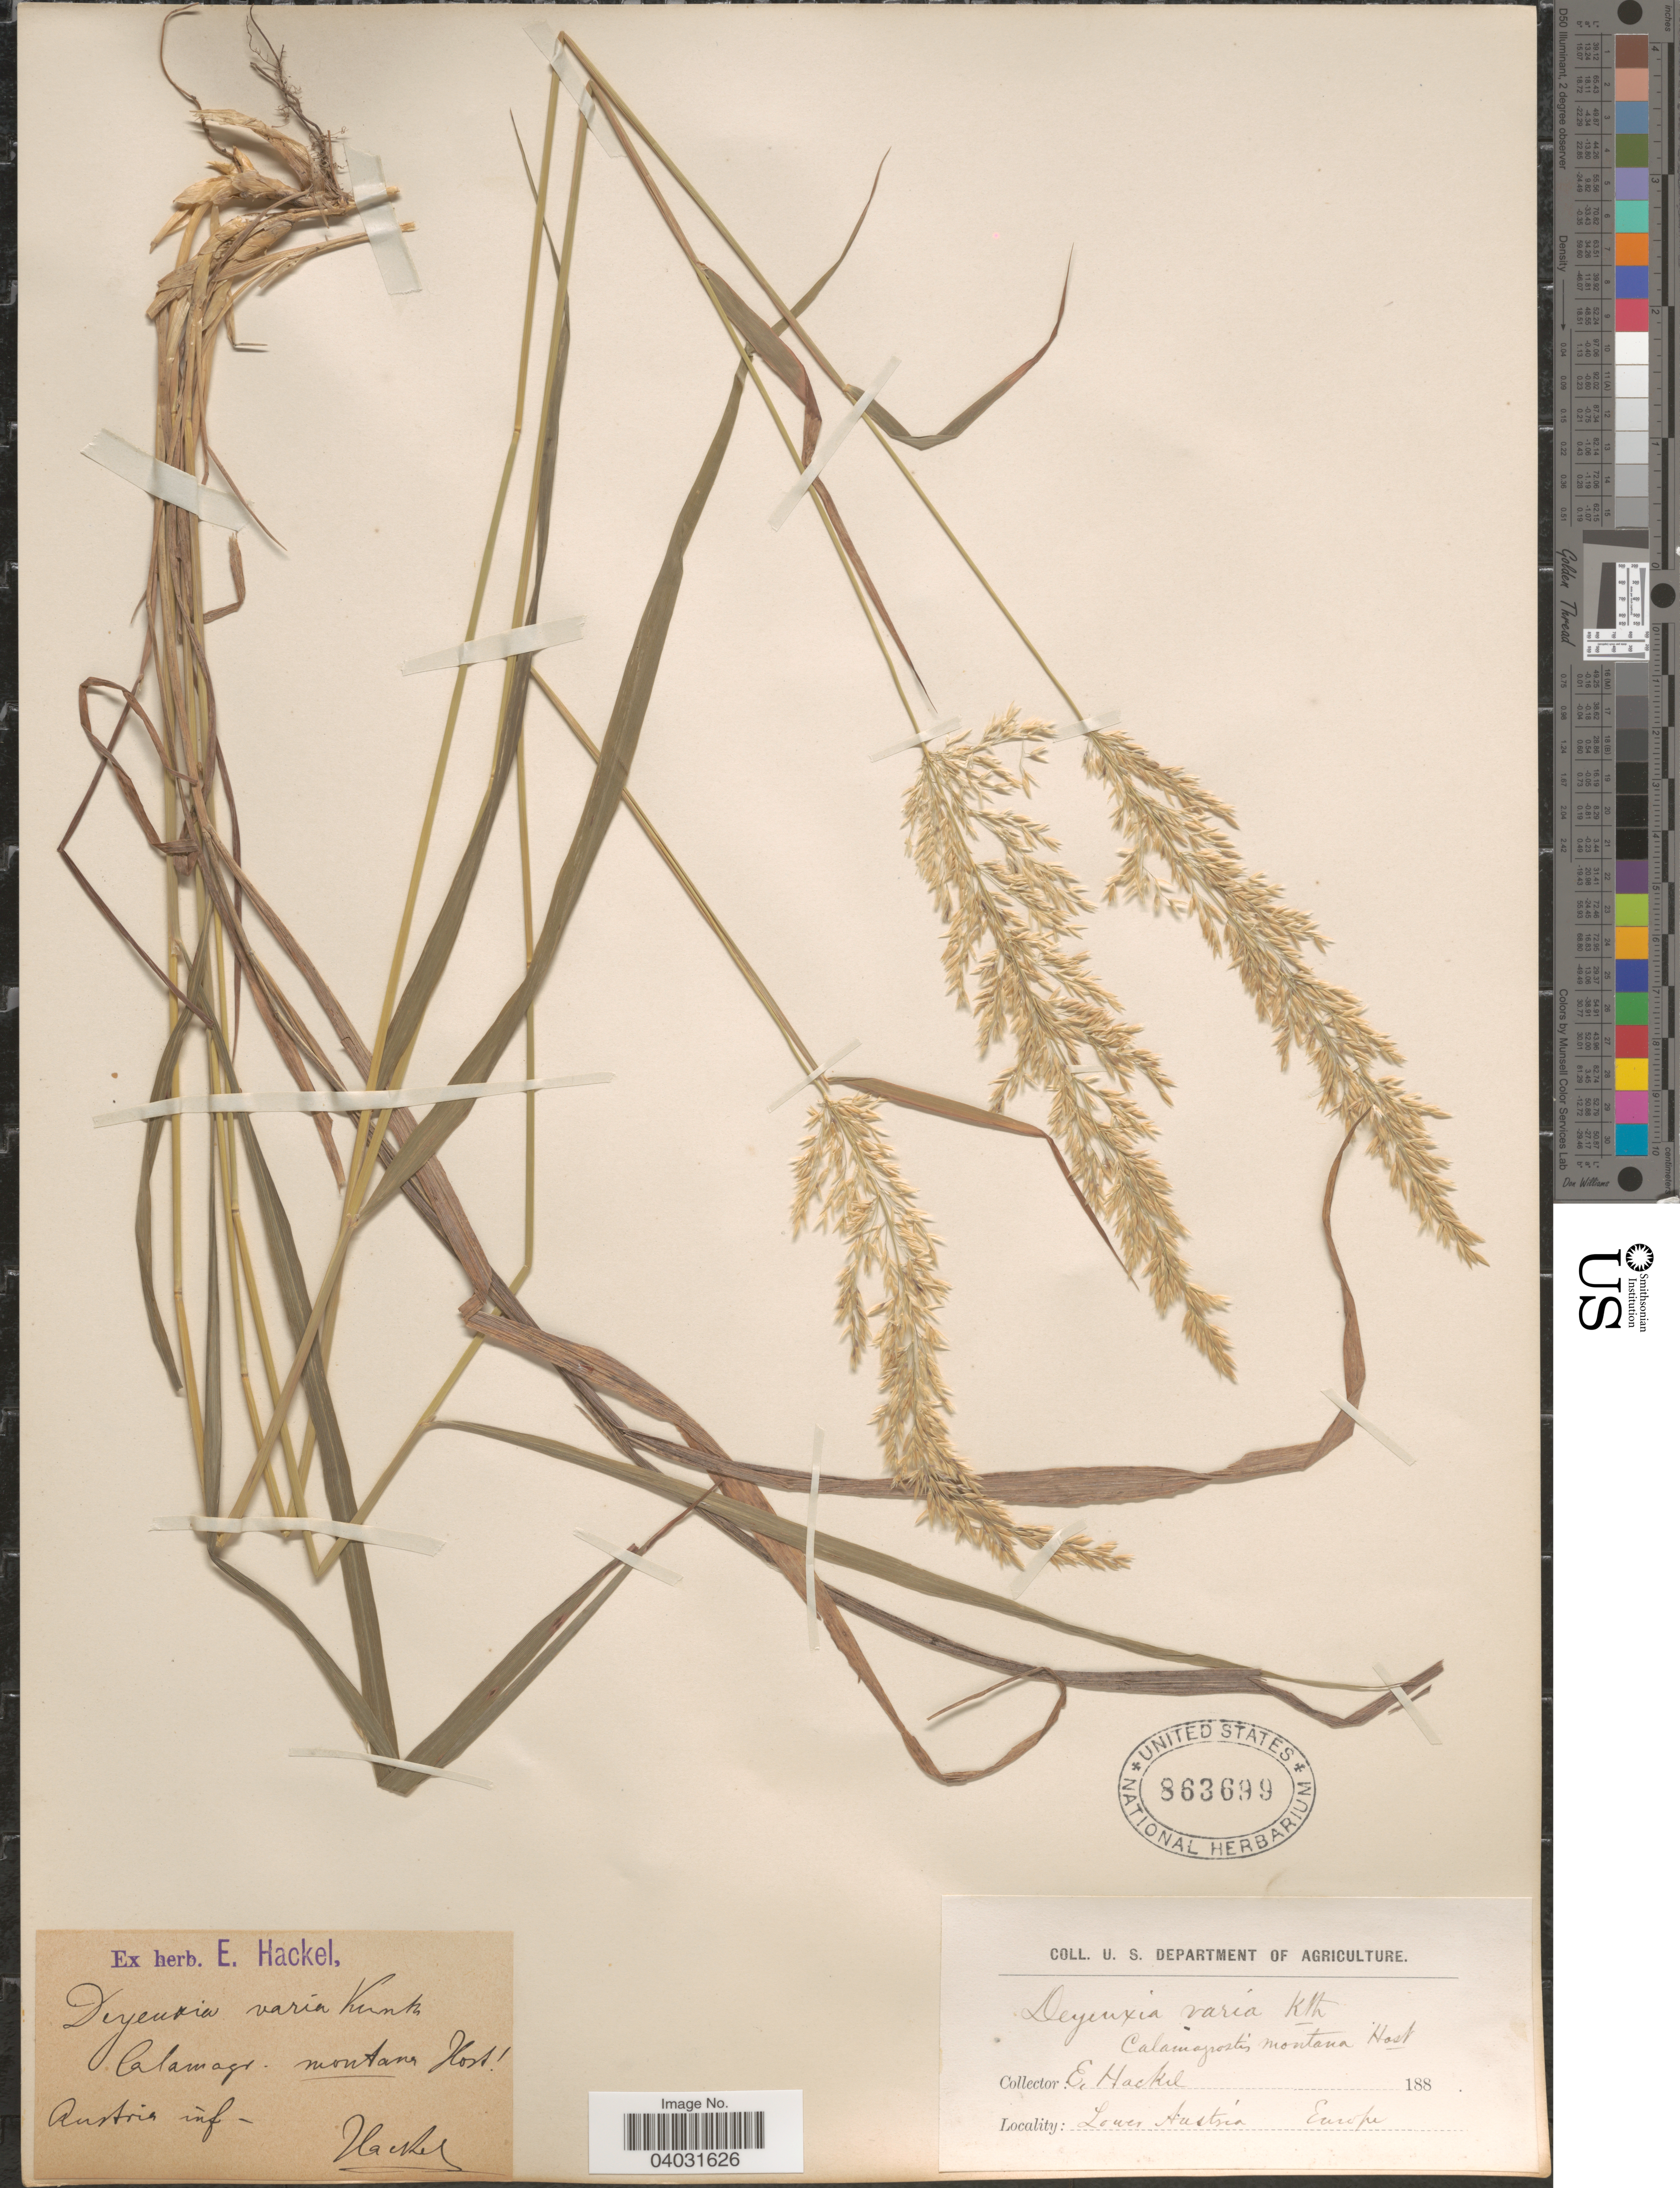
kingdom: Plantae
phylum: Tracheophyta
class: Liliopsida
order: Poales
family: Poaceae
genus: Calamagrostis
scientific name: Calamagrostis varia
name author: Host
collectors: E. Hackel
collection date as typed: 188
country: Austria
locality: Austria inf. Lower Austria.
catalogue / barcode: US 863699